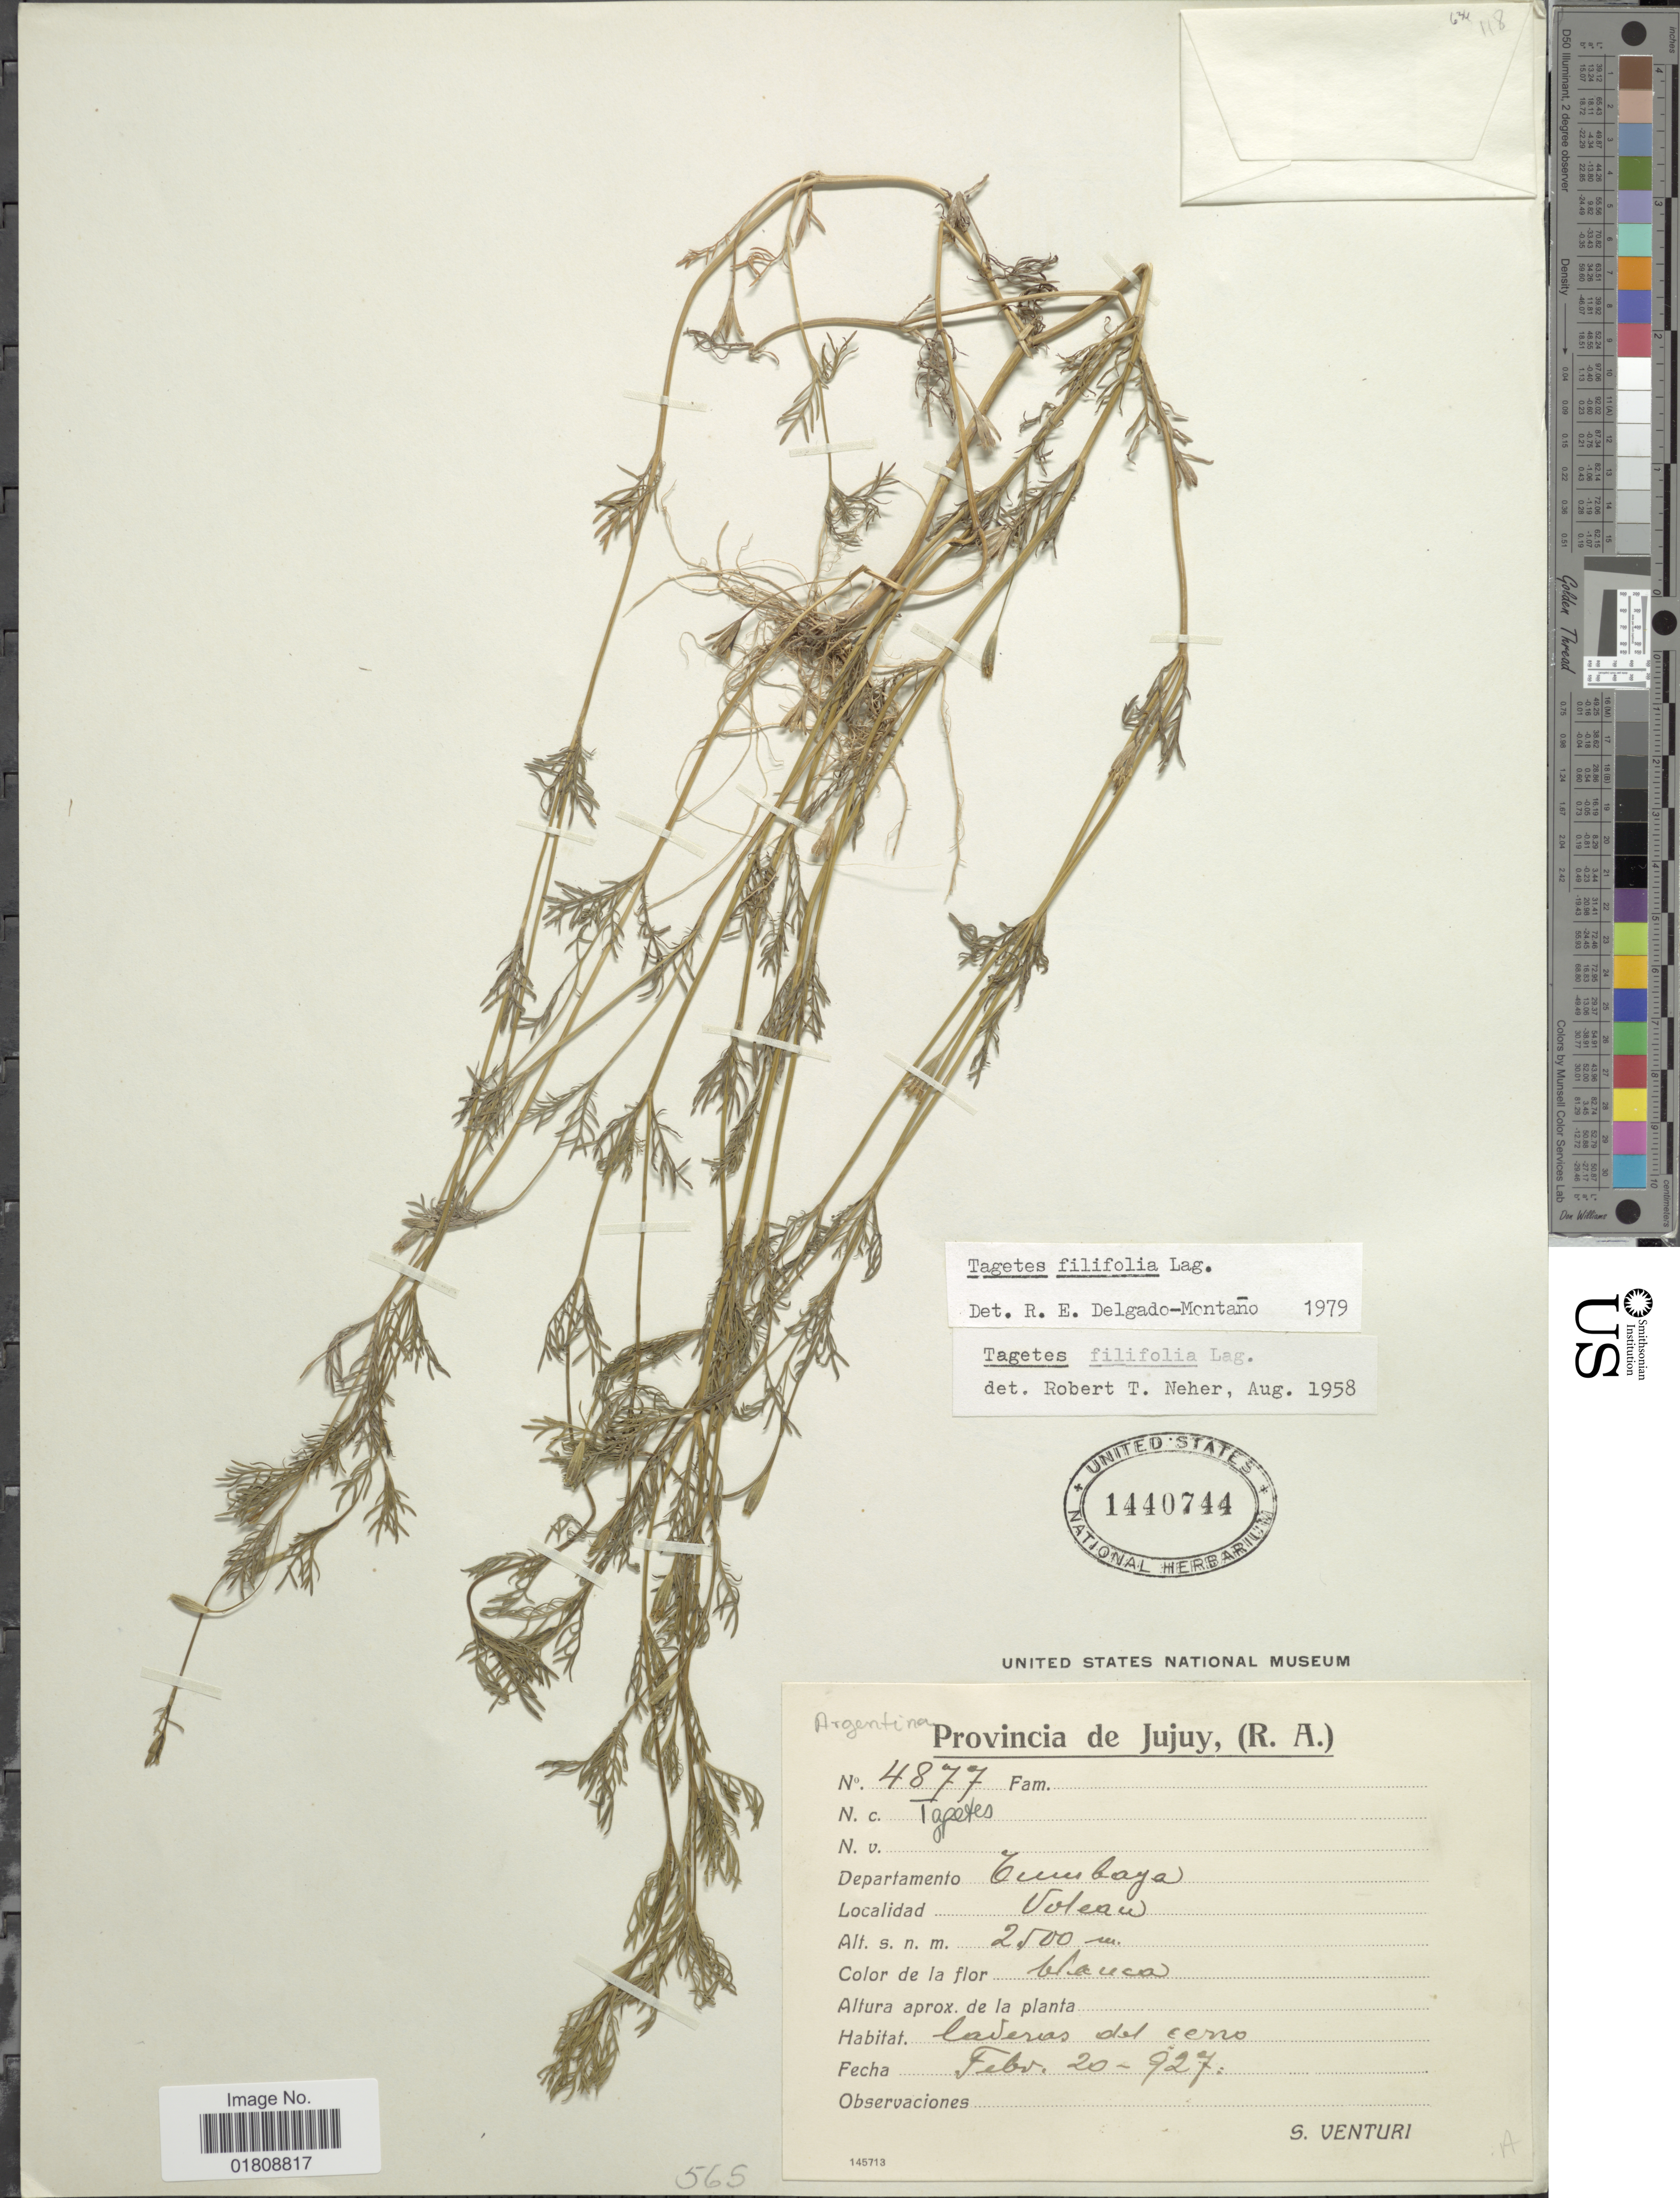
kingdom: Plantae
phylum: Tracheophyta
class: Magnoliopsida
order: Asterales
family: Asteraceae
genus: Tagetes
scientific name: Tagetes filifolia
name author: Lag.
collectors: S. Venturi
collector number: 4877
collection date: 1927-02-20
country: Argentina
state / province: Jujuy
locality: Departamento Tumbaya, Volcan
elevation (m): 2500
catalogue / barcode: US 1440744